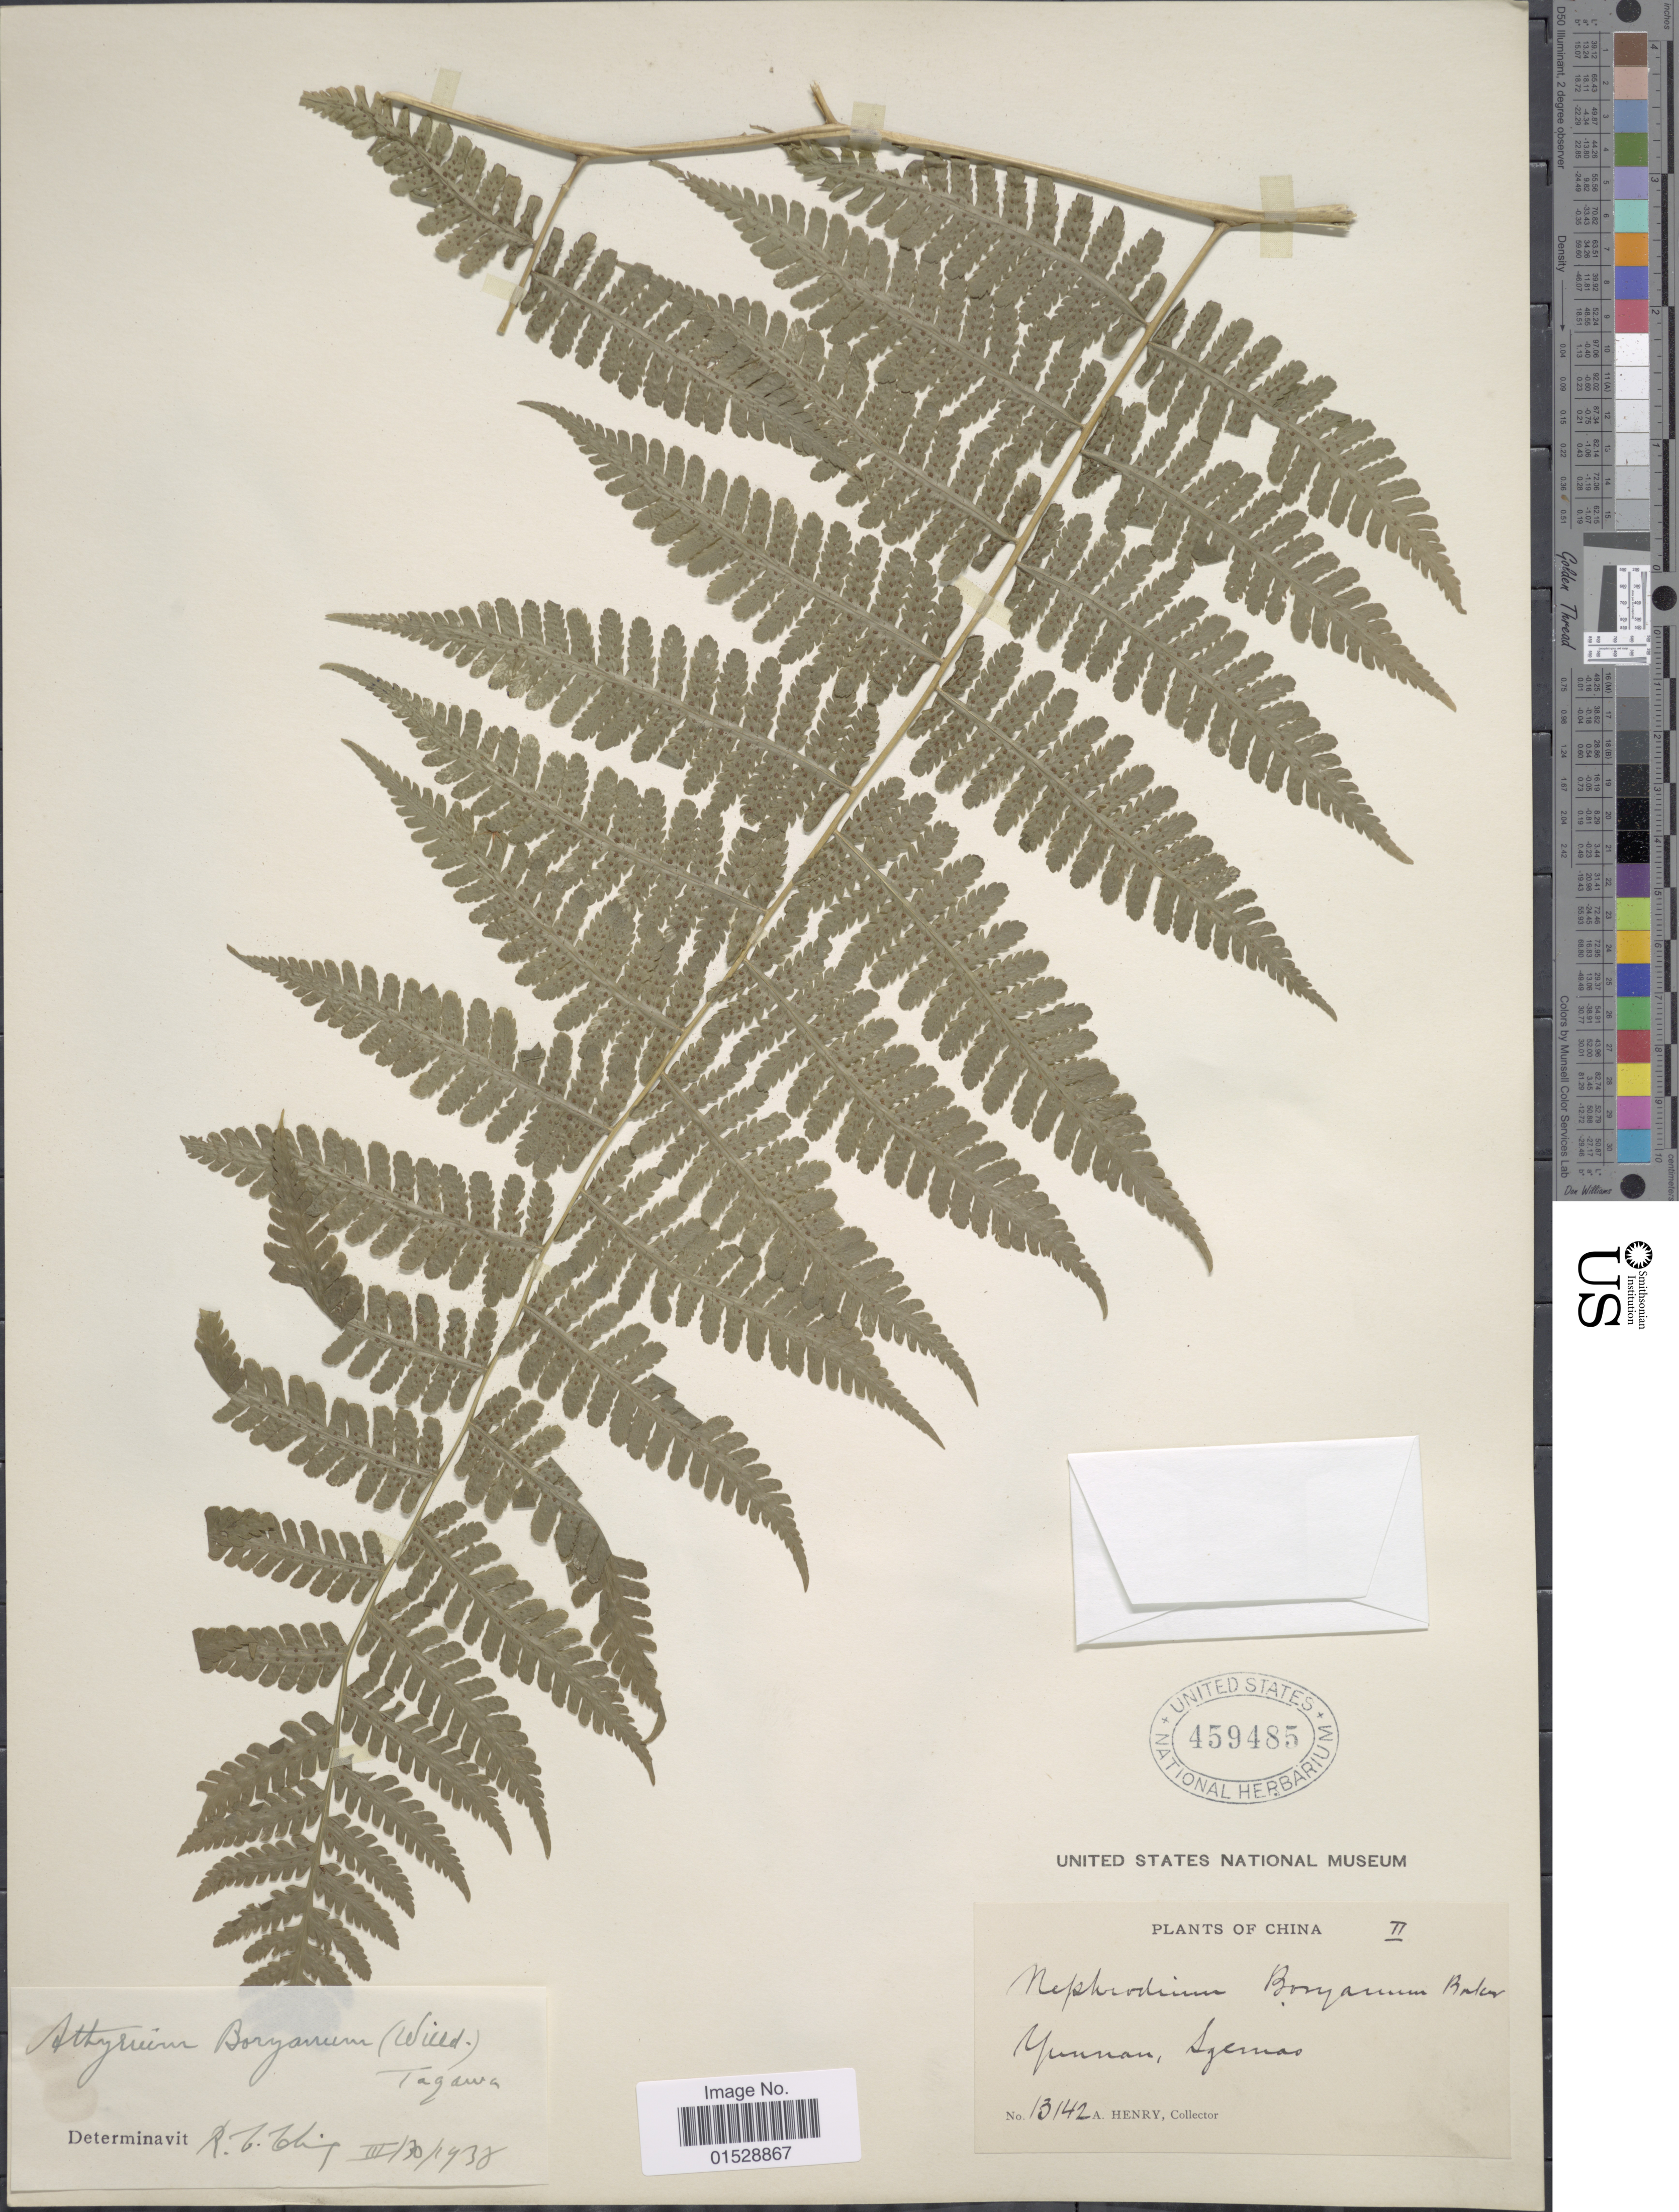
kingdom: Plantae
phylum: Tracheophyta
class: Polypodiopsida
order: Polypodiales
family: Athyriaceae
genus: Deparia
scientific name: Deparia boryana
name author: (Willd.) M. Kato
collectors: A. Henry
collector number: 13142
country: China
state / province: Yunnan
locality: Szemao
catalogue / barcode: US 459485